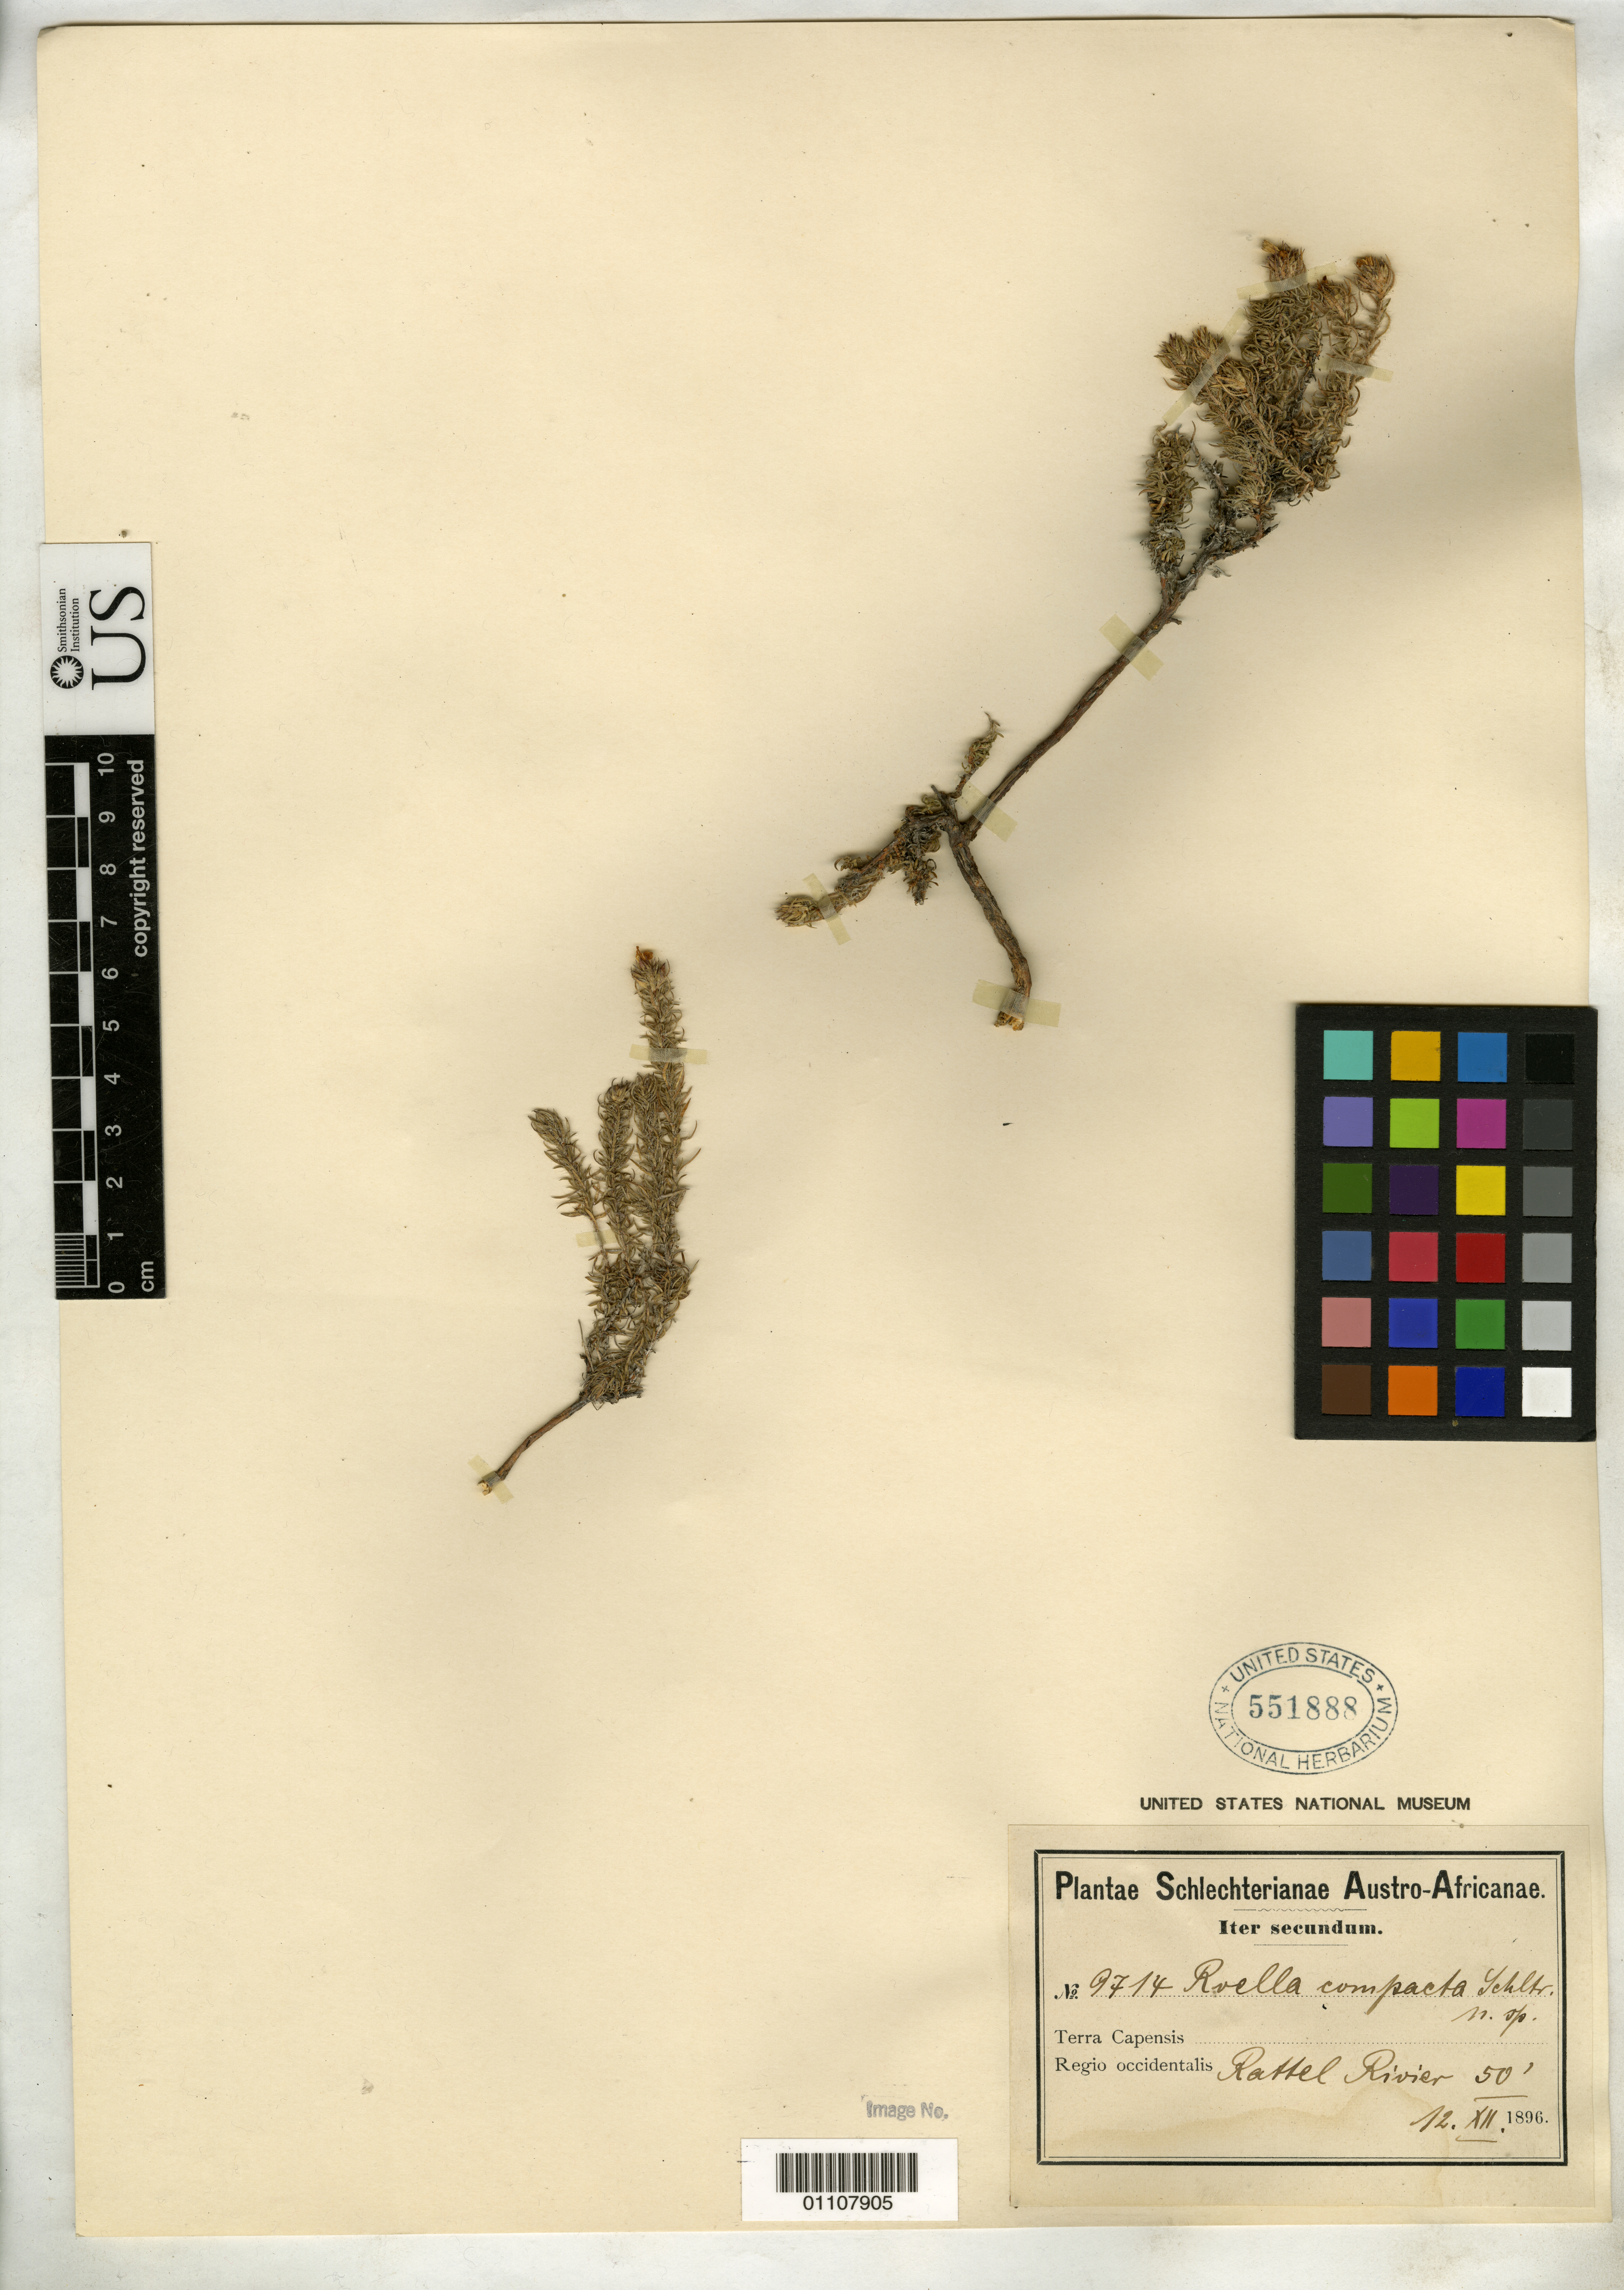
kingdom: Plantae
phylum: Tracheophyta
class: Magnoliopsida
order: Asterales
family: Campanulaceae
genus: Roella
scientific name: Roella compacta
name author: Schltr.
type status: Isotype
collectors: F. R. R. Schlechter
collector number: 9714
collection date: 1896-12-12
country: South Africa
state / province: Western Cape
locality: Rattel River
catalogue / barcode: US 551888